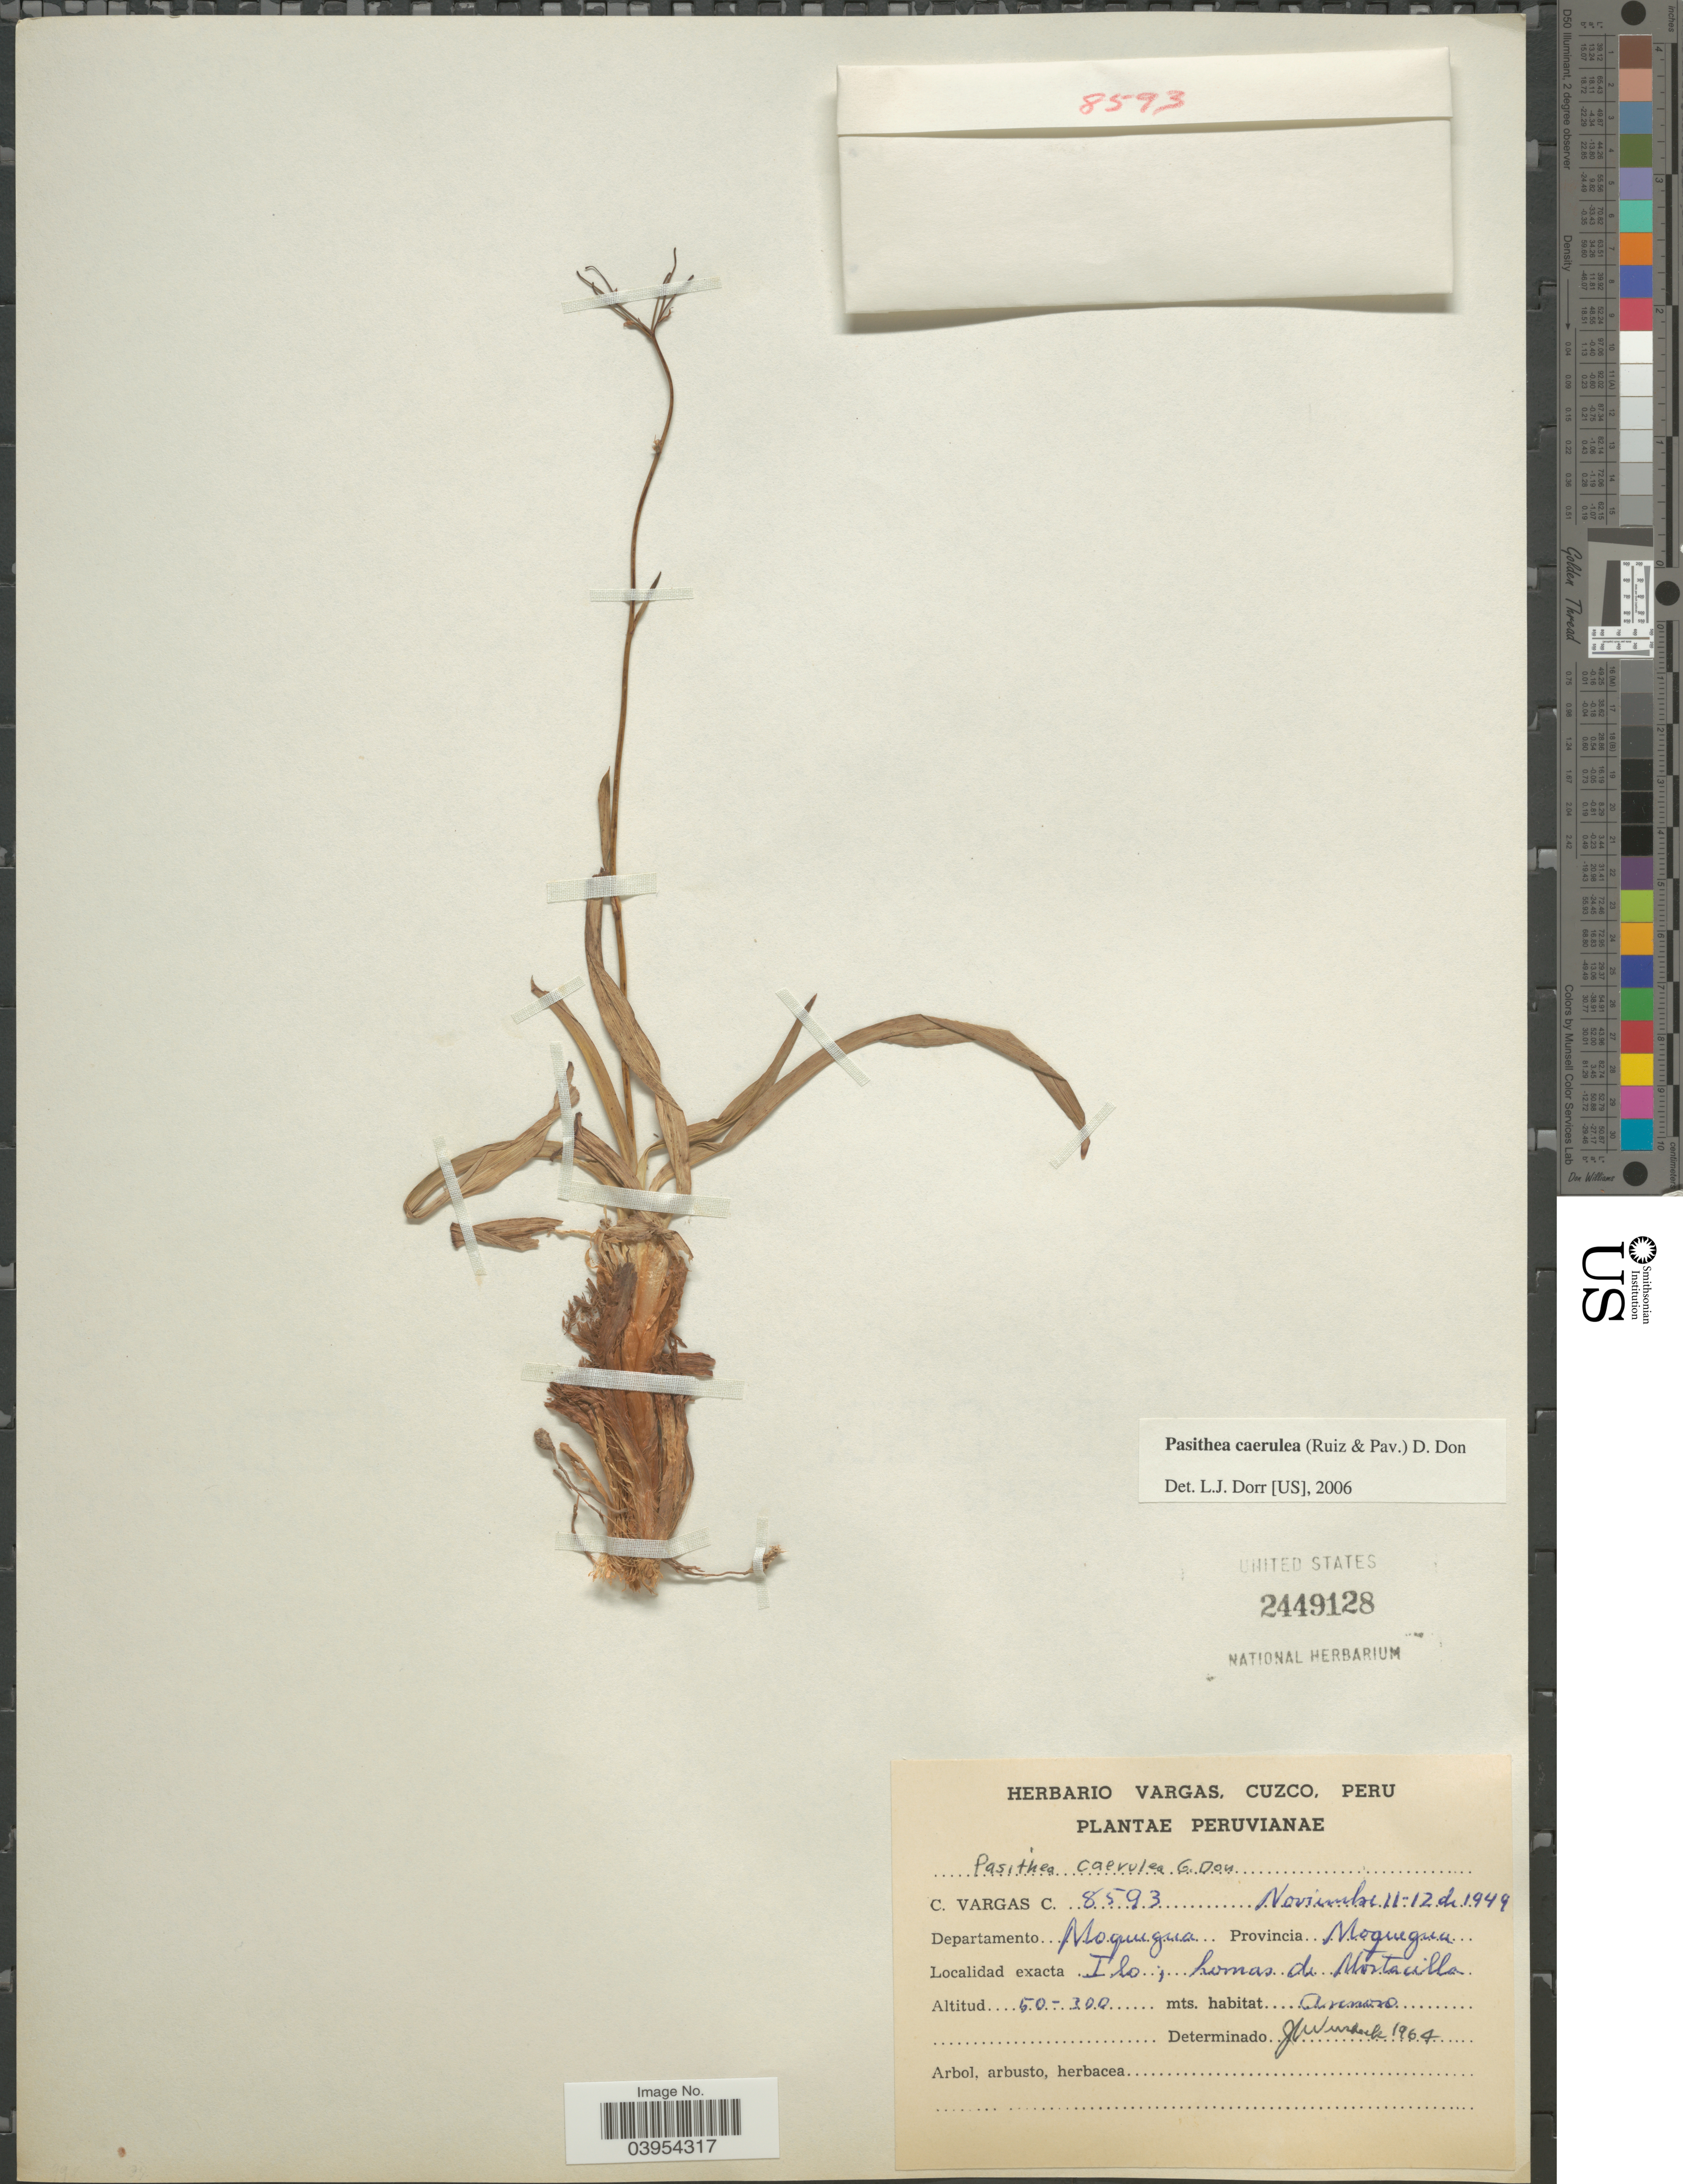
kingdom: Plantae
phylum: Tracheophyta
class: Liliopsida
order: Asparagales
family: Asphodelaceae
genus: Pasithea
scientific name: Pasithea caerulea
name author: (Ruiz & Pav.) D. Don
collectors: C. Vargas Calderón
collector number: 8593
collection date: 1949-11-11/1949-11-12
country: Peru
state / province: Moquegua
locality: Departamento Moquegua. Provincia Moquegua. Ilo; Lomas de Mostacilla.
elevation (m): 50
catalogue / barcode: US 2449128